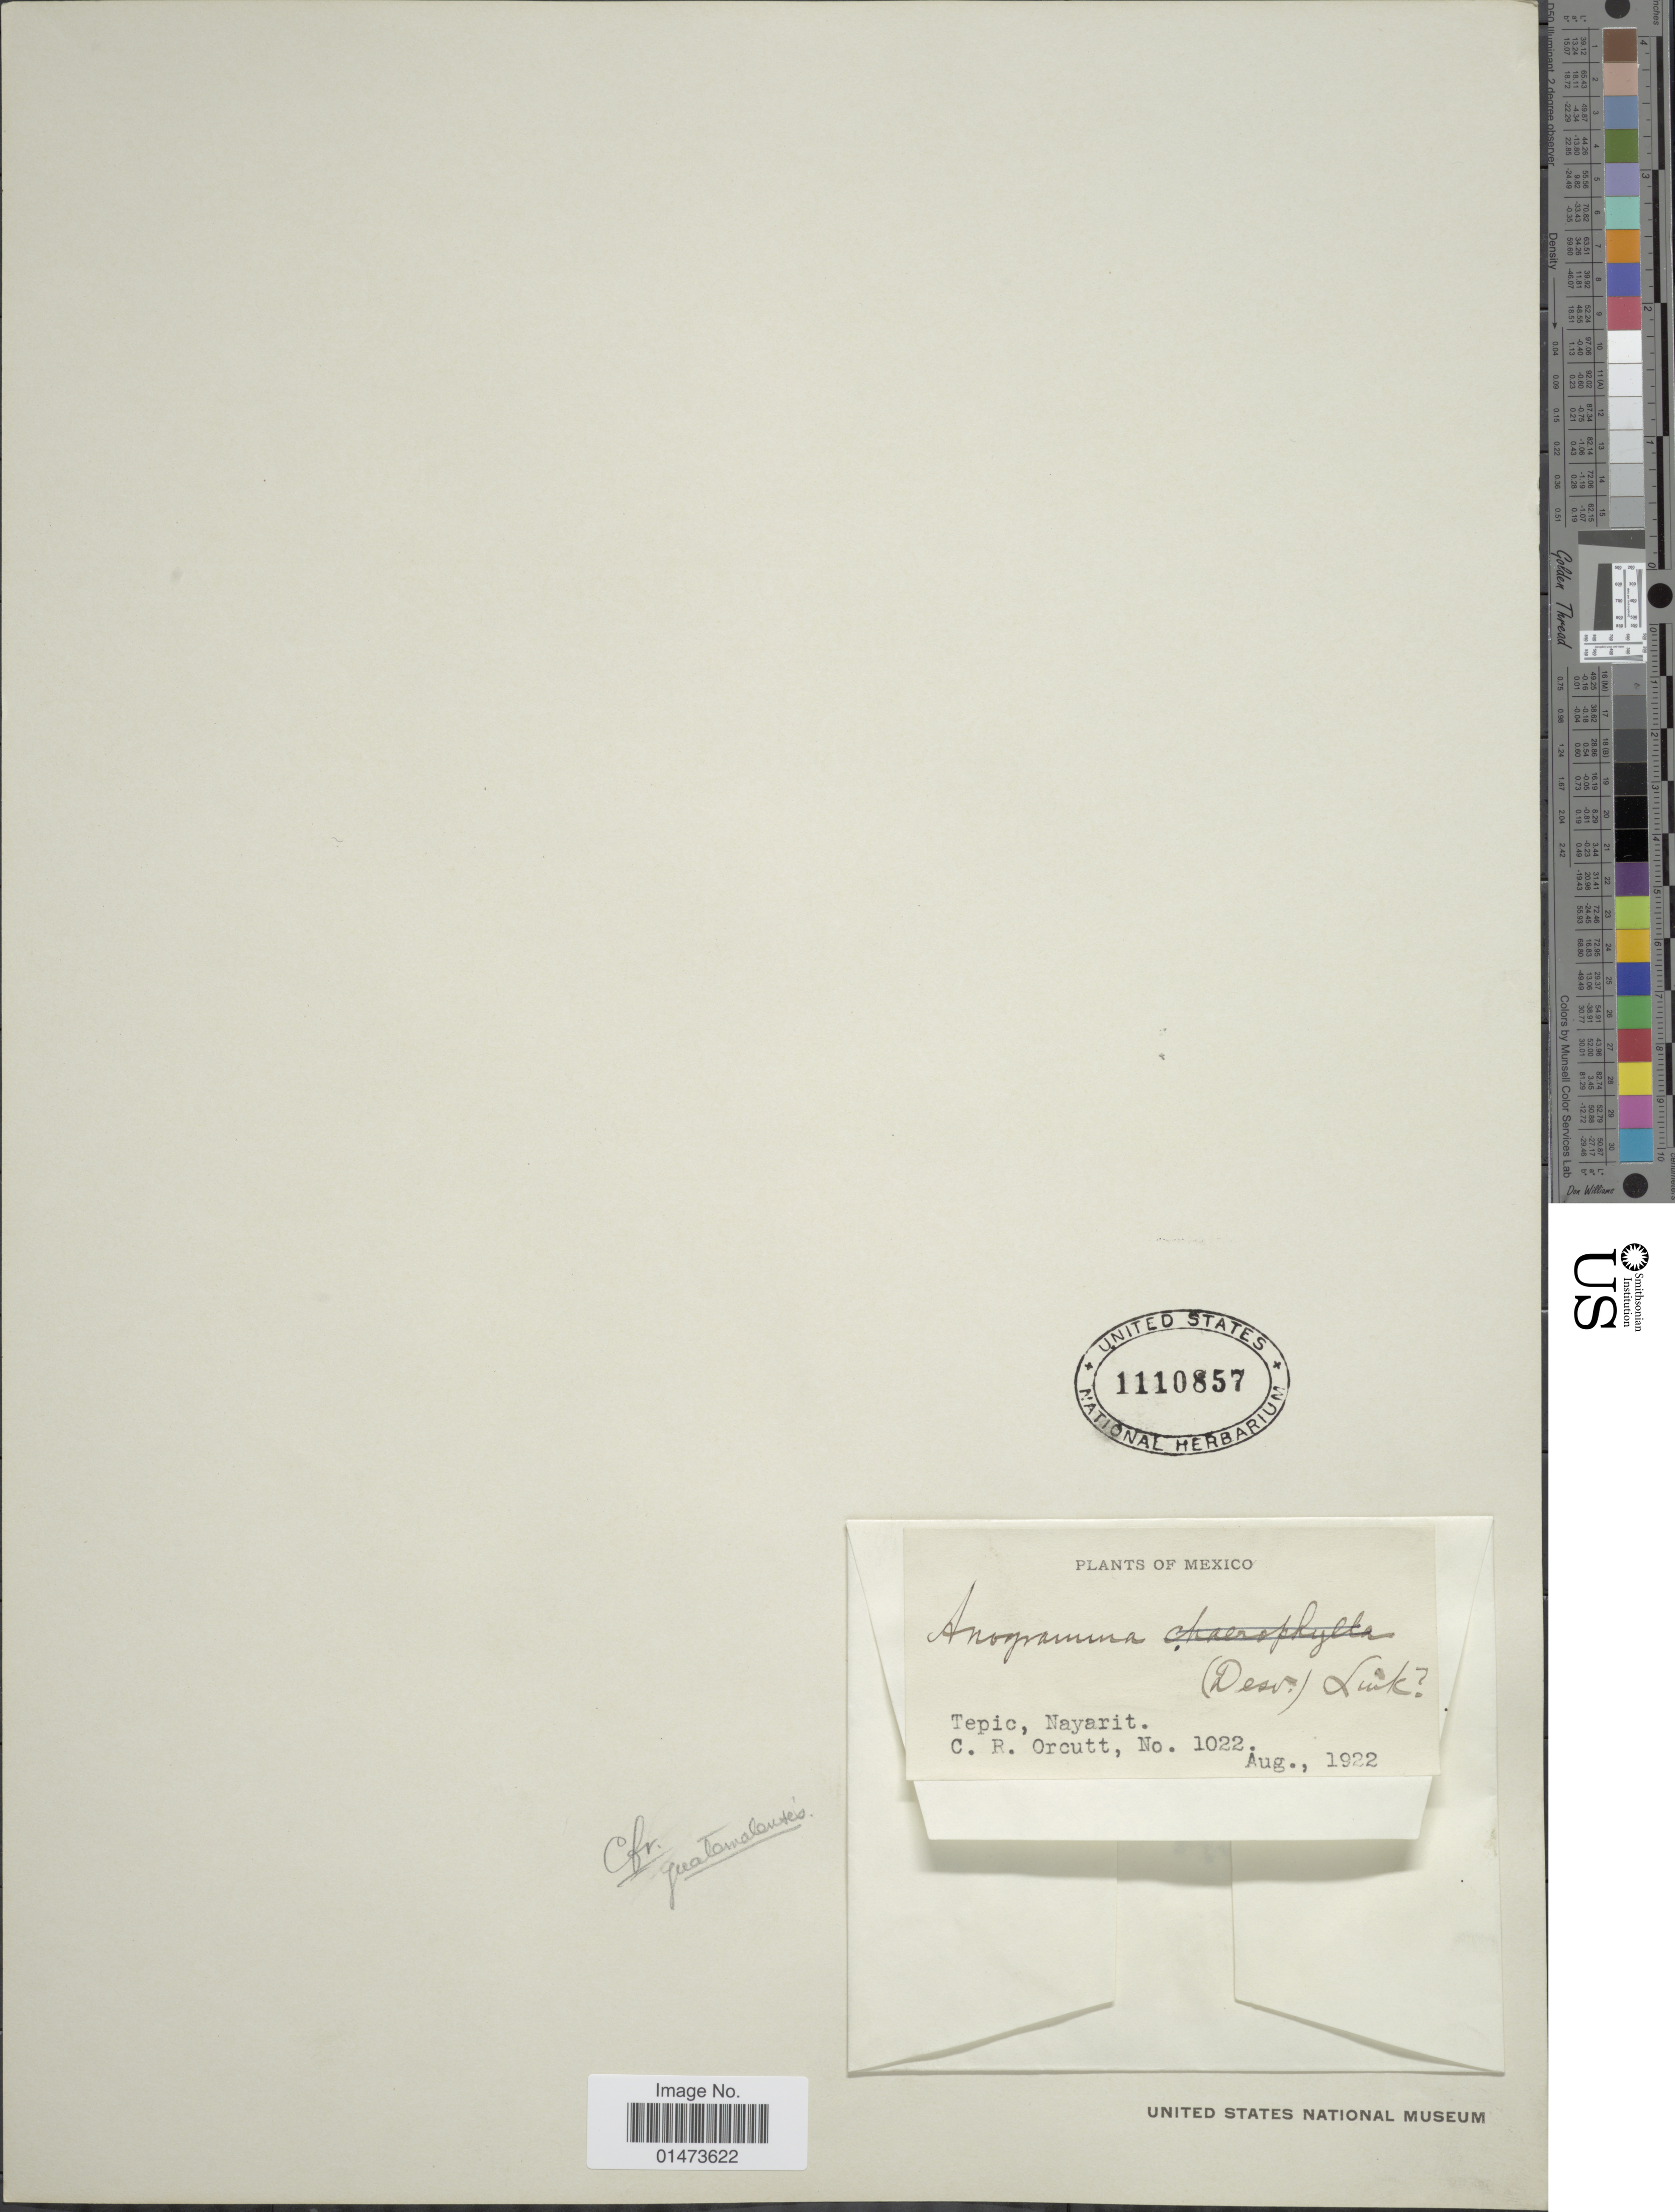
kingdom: Plantae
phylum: Tracheophyta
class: Polypodiopsida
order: Polypodiales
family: Pteridaceae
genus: Anogramma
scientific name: Anogramma guatemalensis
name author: (Domin) C. Chr.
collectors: C. R. Orcutt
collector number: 1022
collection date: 1922-08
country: Mexico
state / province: Nayarit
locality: Mexico, Tepic, Nayarit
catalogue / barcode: US 1110857